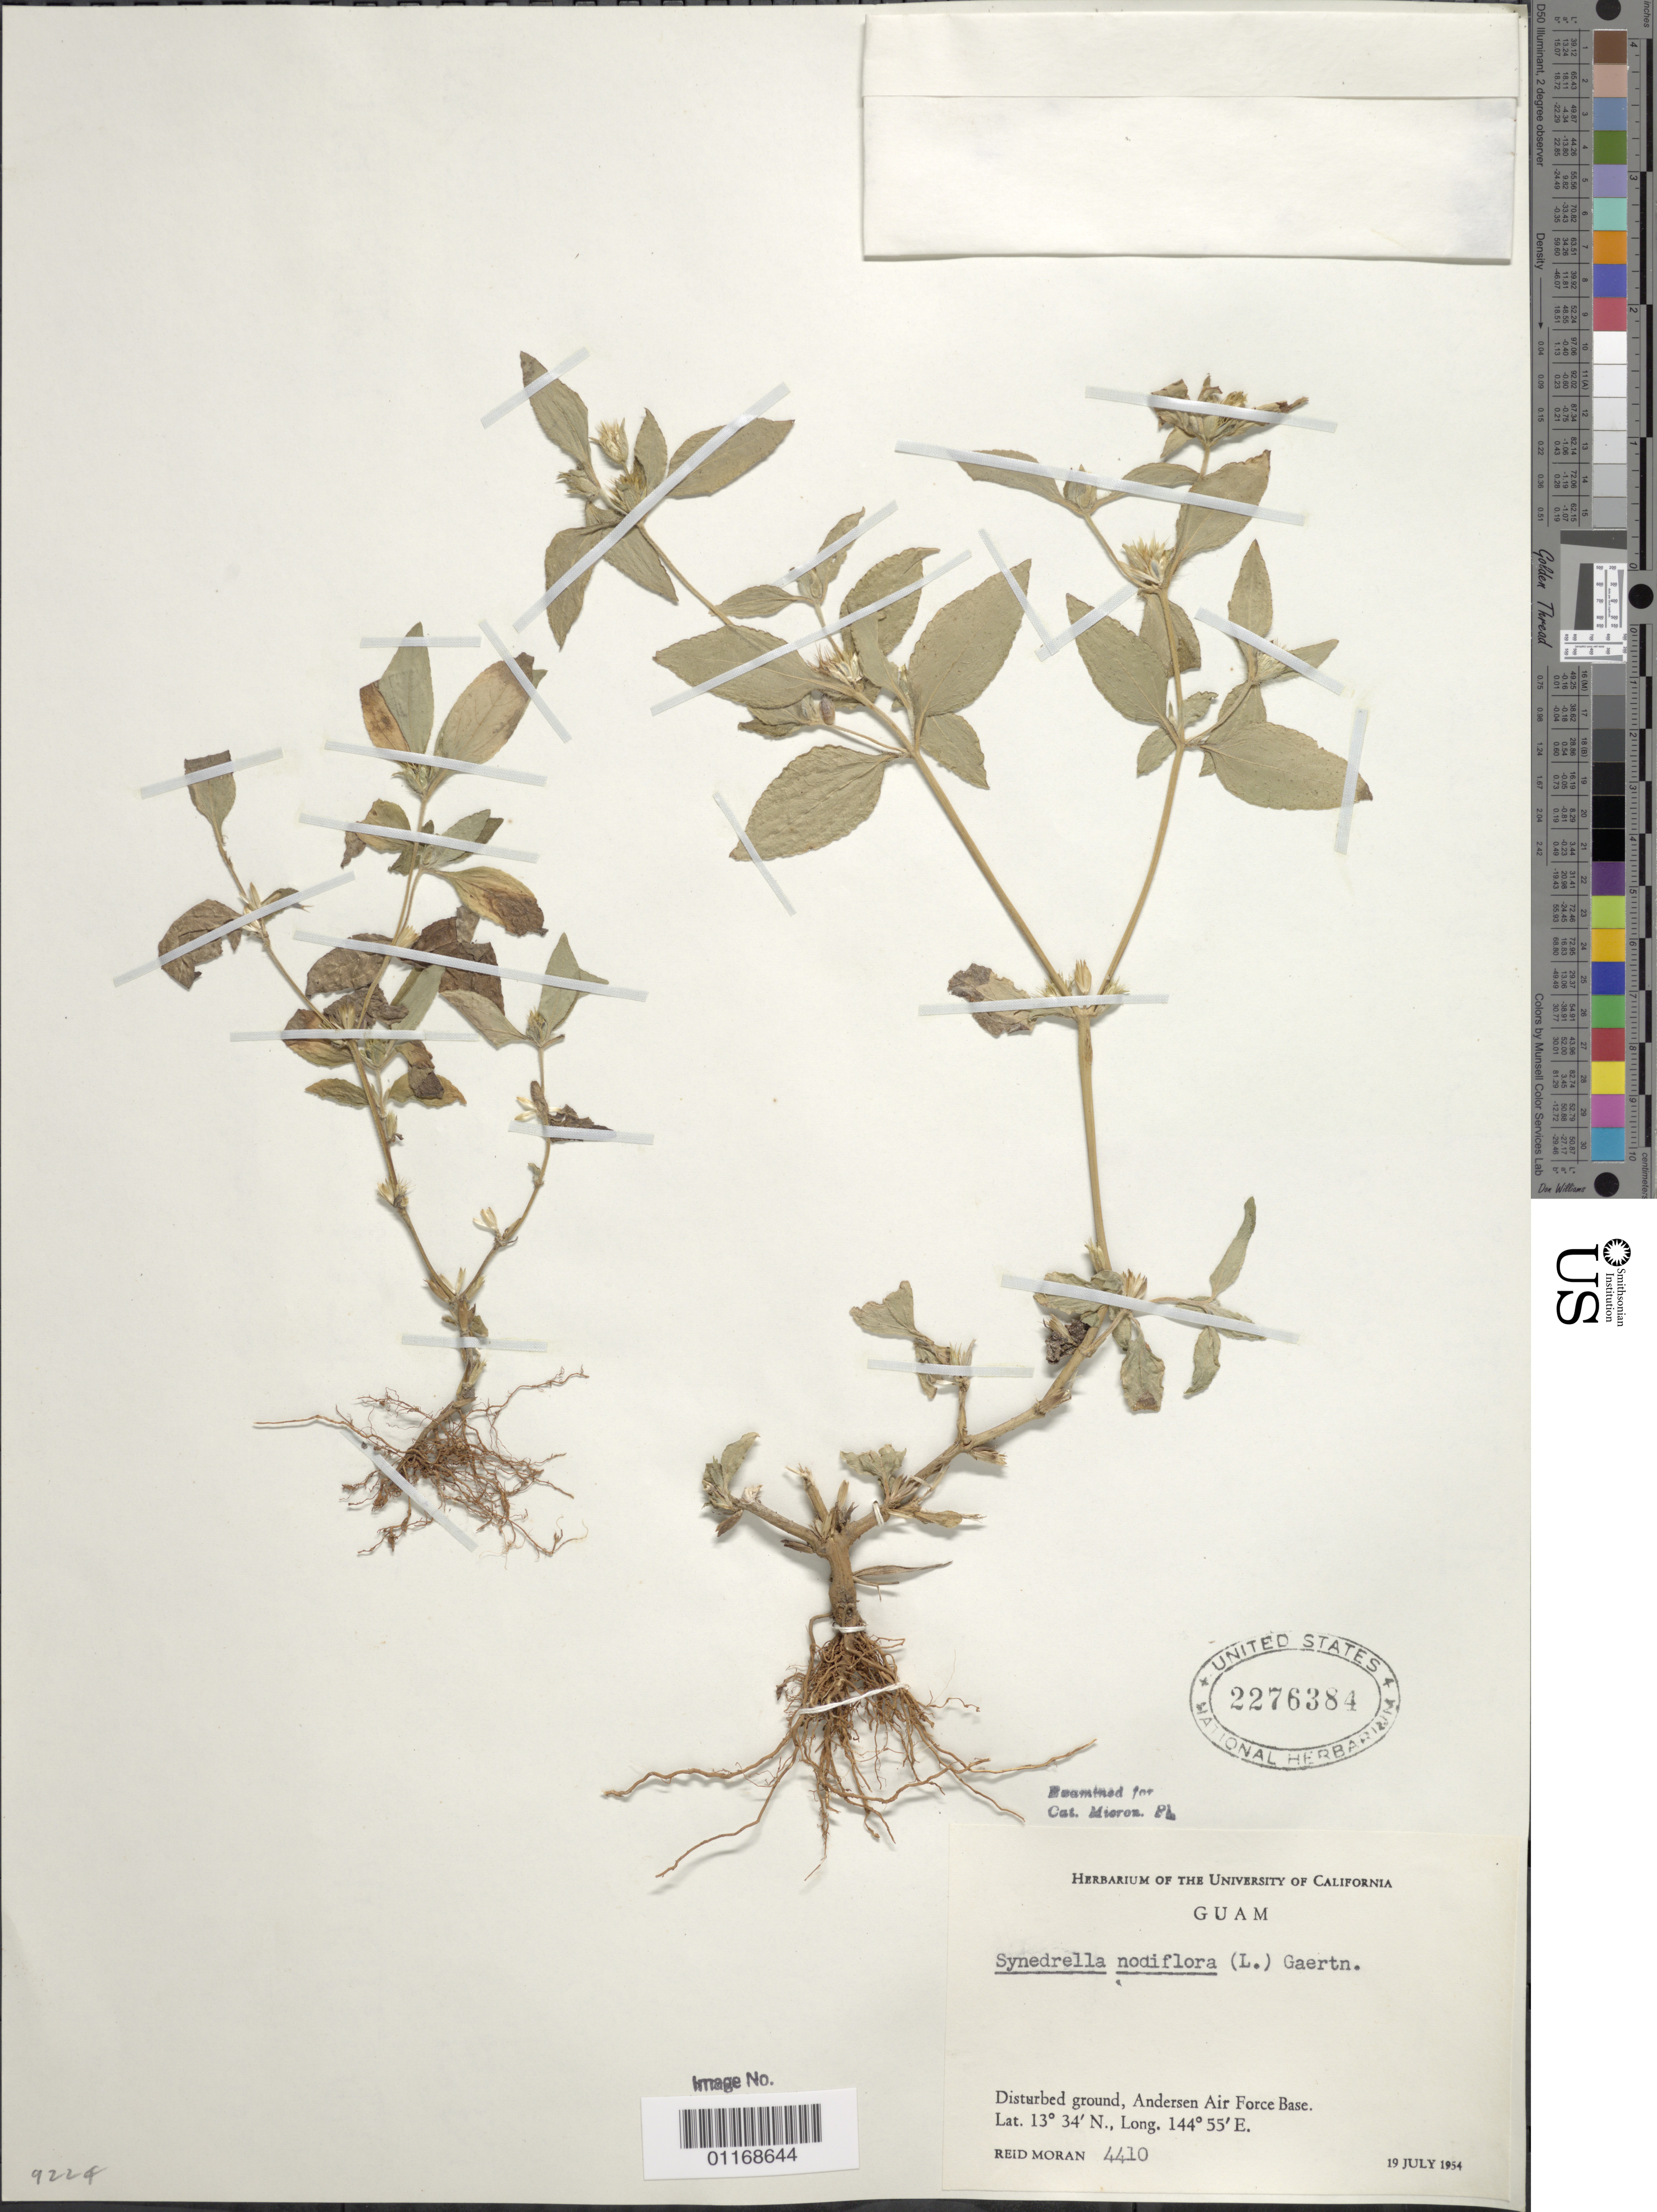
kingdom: Plantae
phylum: Tracheophyta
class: Magnoliopsida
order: Asterales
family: Asteraceae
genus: Synedrella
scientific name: Synedrella nodiflora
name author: (L.) Gaertn.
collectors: R. Morán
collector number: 4410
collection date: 1954-07-19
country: Guam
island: Guam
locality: Andersen Air Force Base.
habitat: disturbed ground.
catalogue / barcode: US 2276384